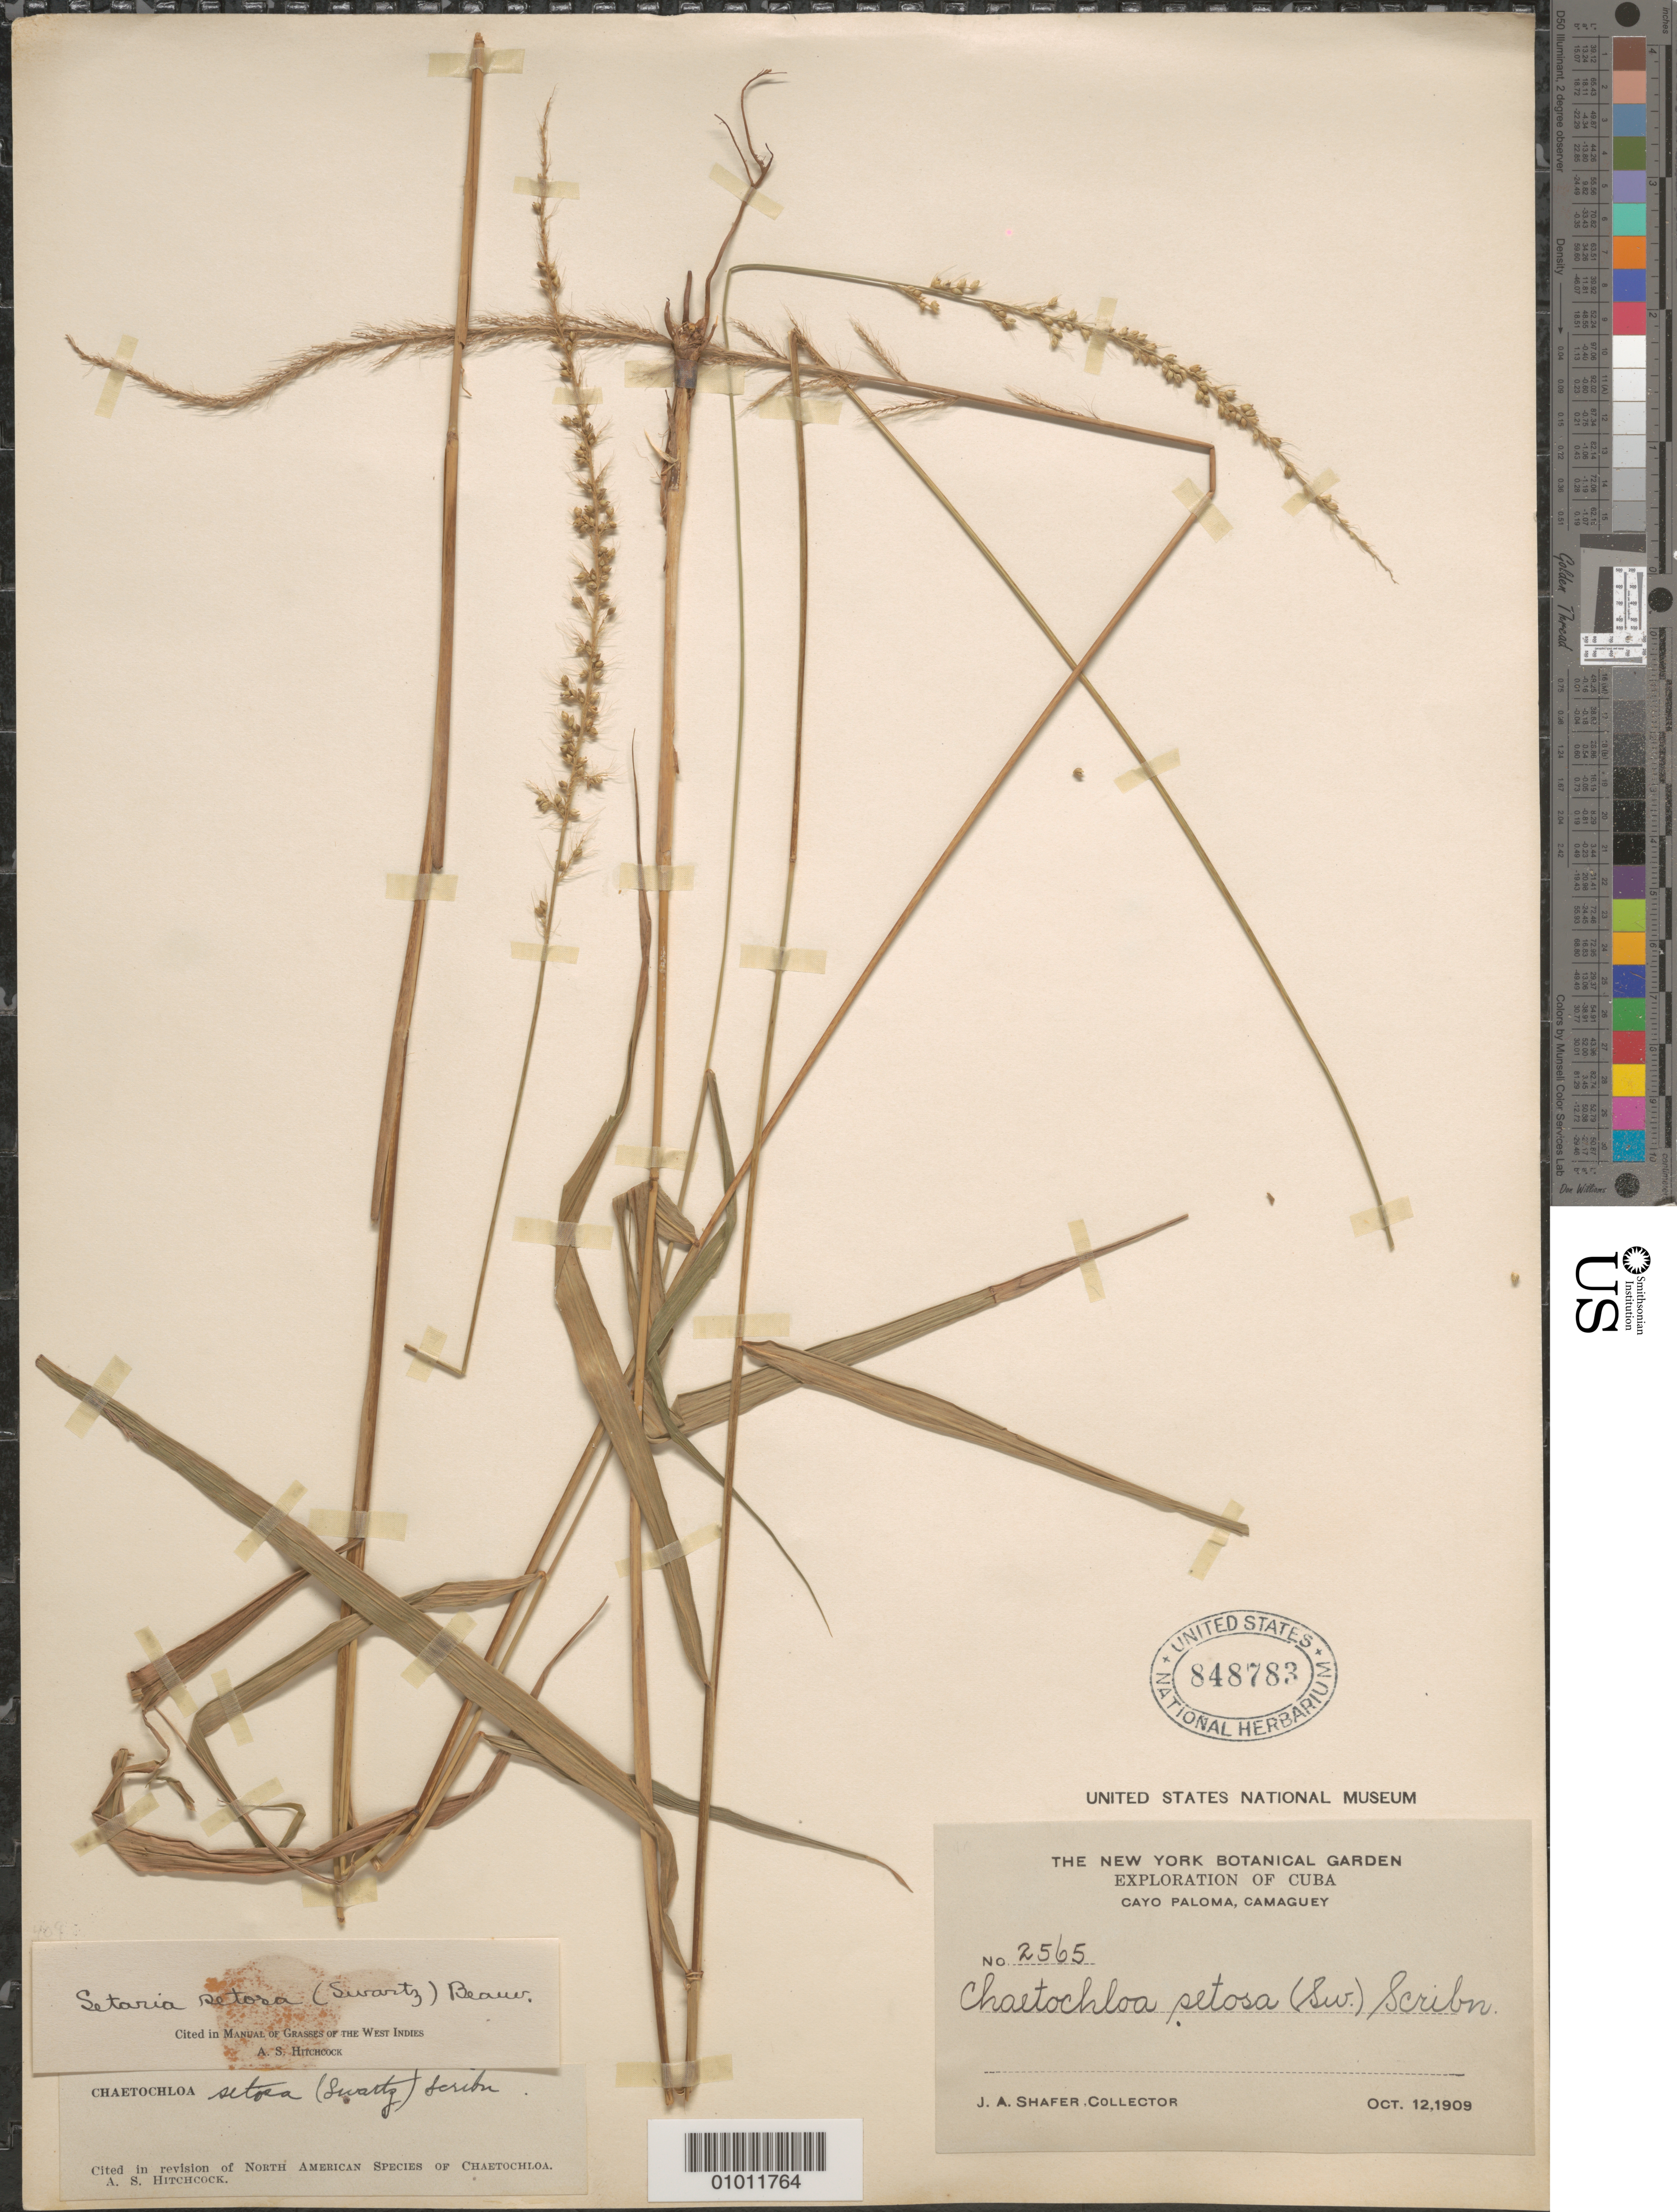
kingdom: Plantae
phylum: Tracheophyta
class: Liliopsida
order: Poales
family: Poaceae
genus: Setaria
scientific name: Setaria setosa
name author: (Sw.) P. Beauv.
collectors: J. A. Shafer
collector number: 2565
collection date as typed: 12 Oct 1909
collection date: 1909-10-12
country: Cuba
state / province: Camagüey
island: Cuba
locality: Cayo Paloma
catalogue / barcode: US 848783